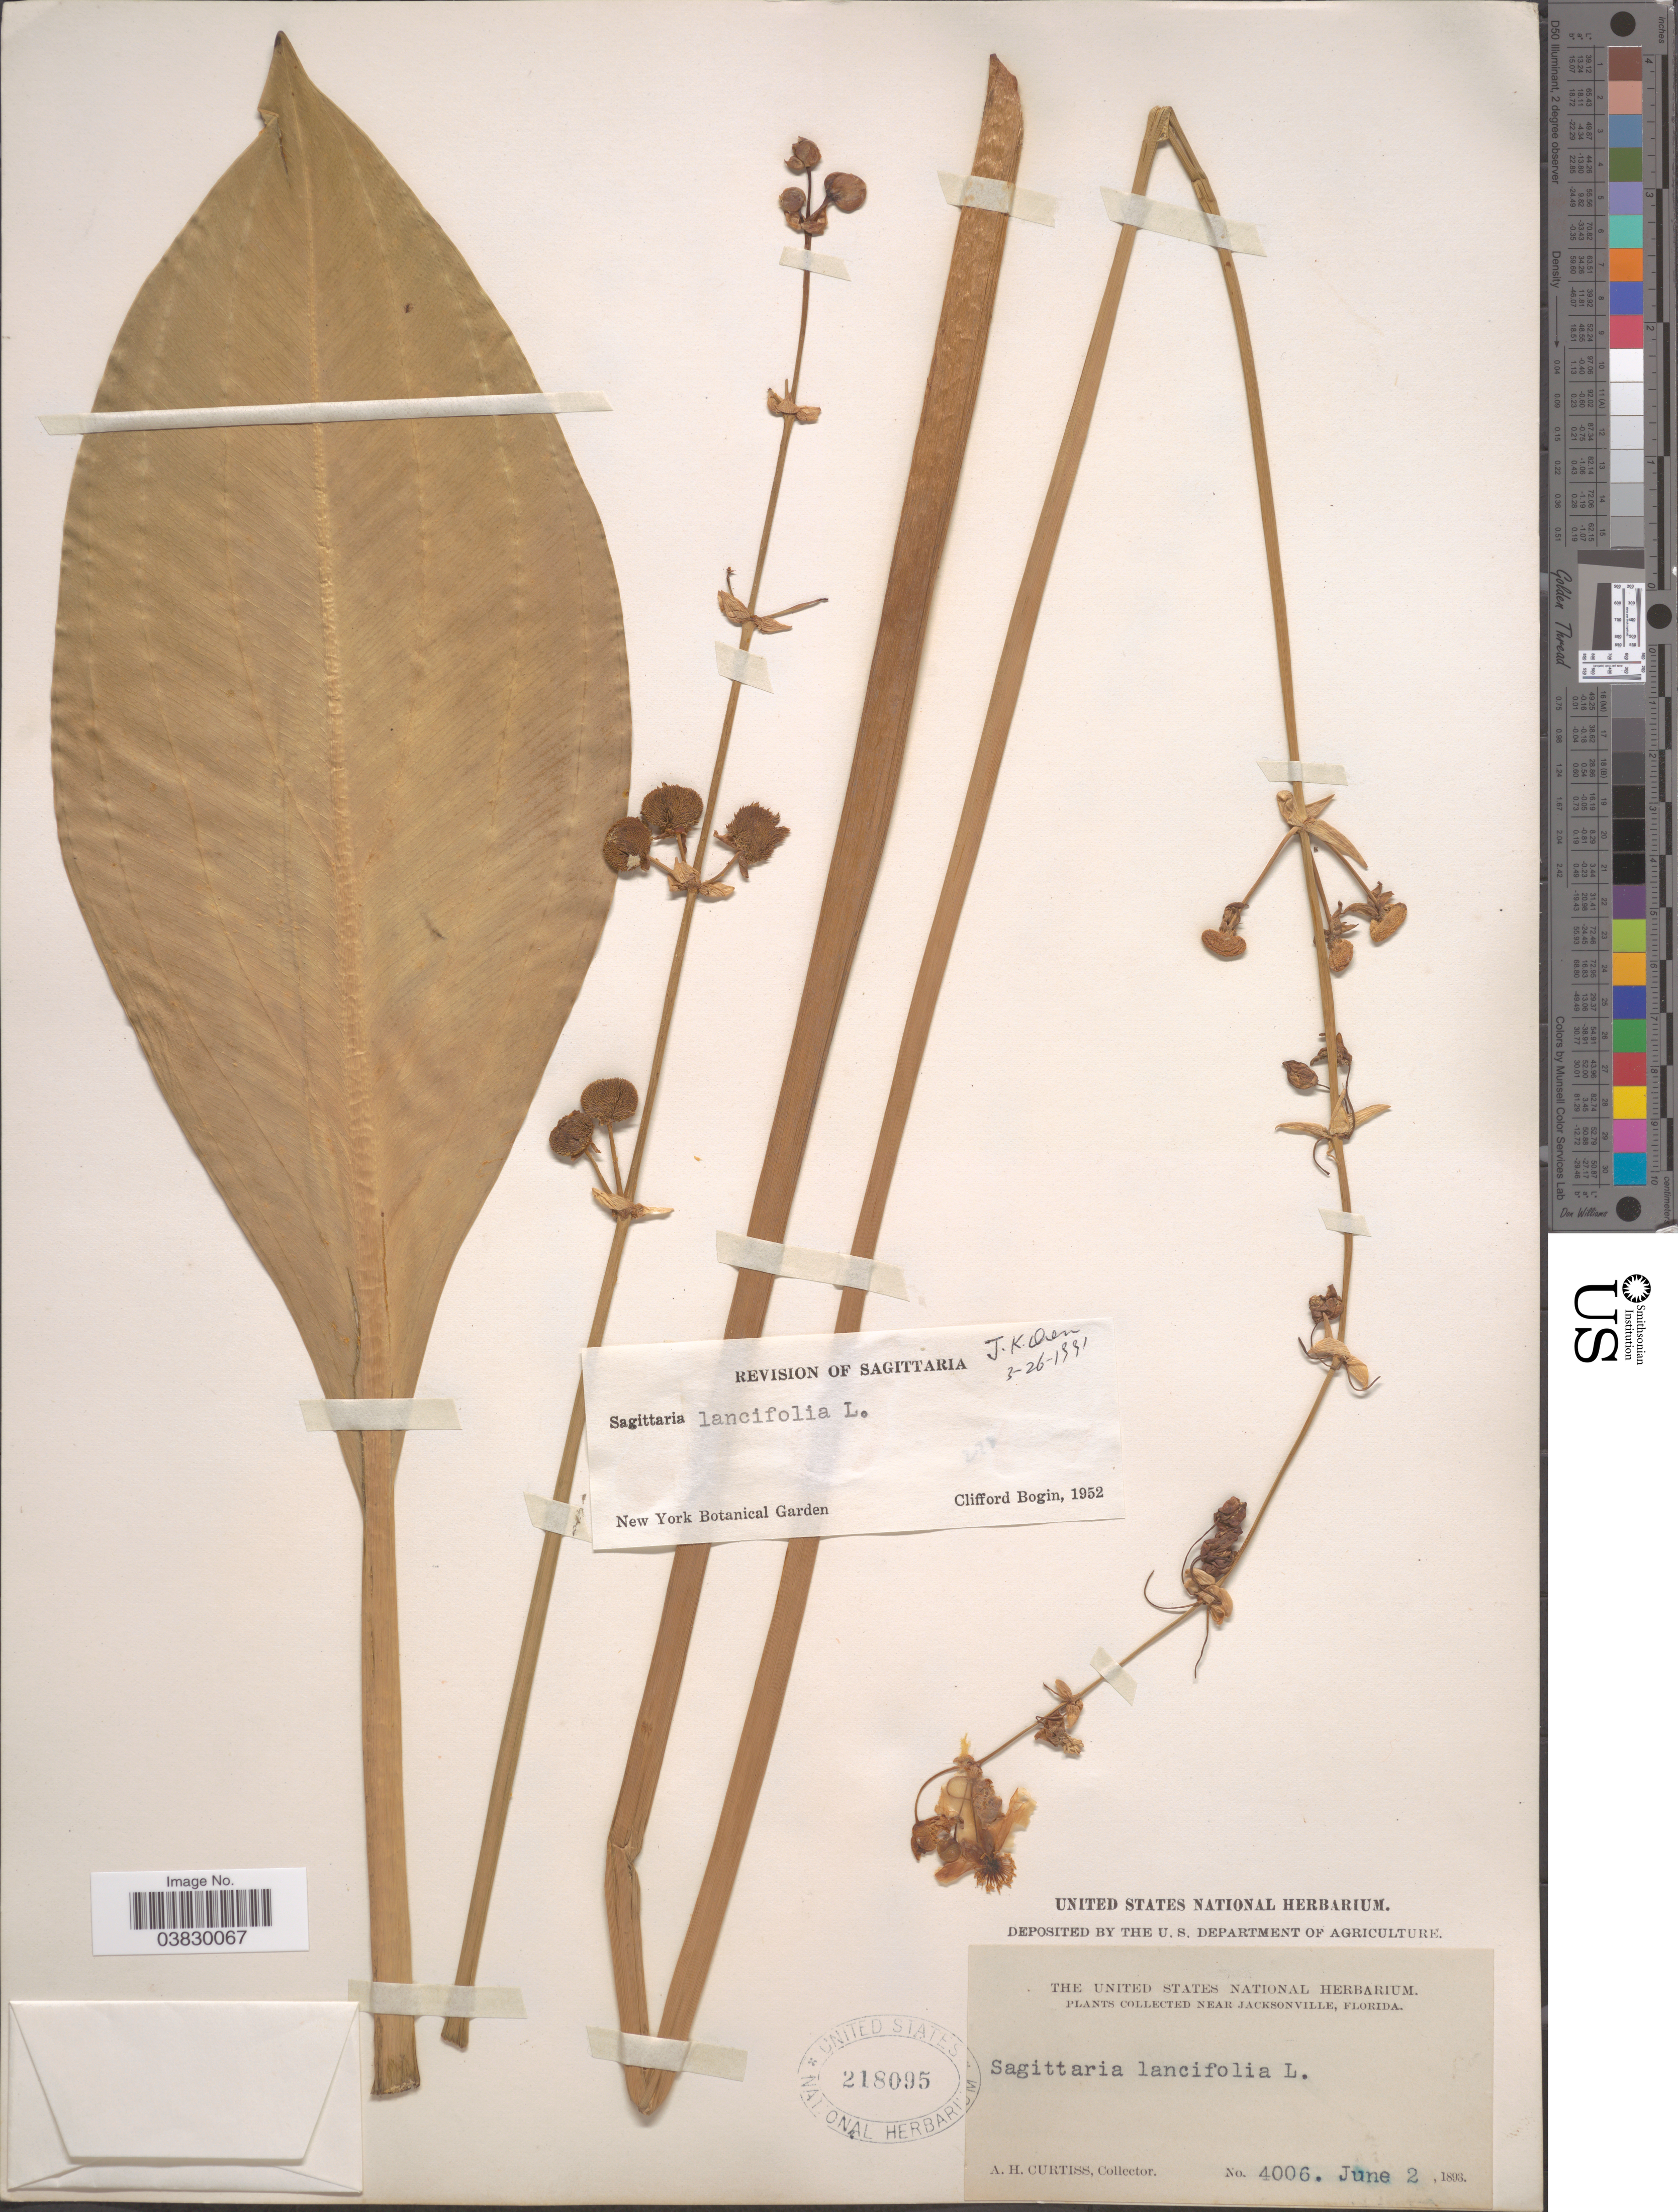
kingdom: Plantae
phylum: Tracheophyta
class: Liliopsida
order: Alismatales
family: Alismataceae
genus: Sagittaria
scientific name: Sagittaria lancifolia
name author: L.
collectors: A. H. Curtiss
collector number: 4006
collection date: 1893-06-02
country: United States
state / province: Florida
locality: Near Jacksonville.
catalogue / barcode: US 218095